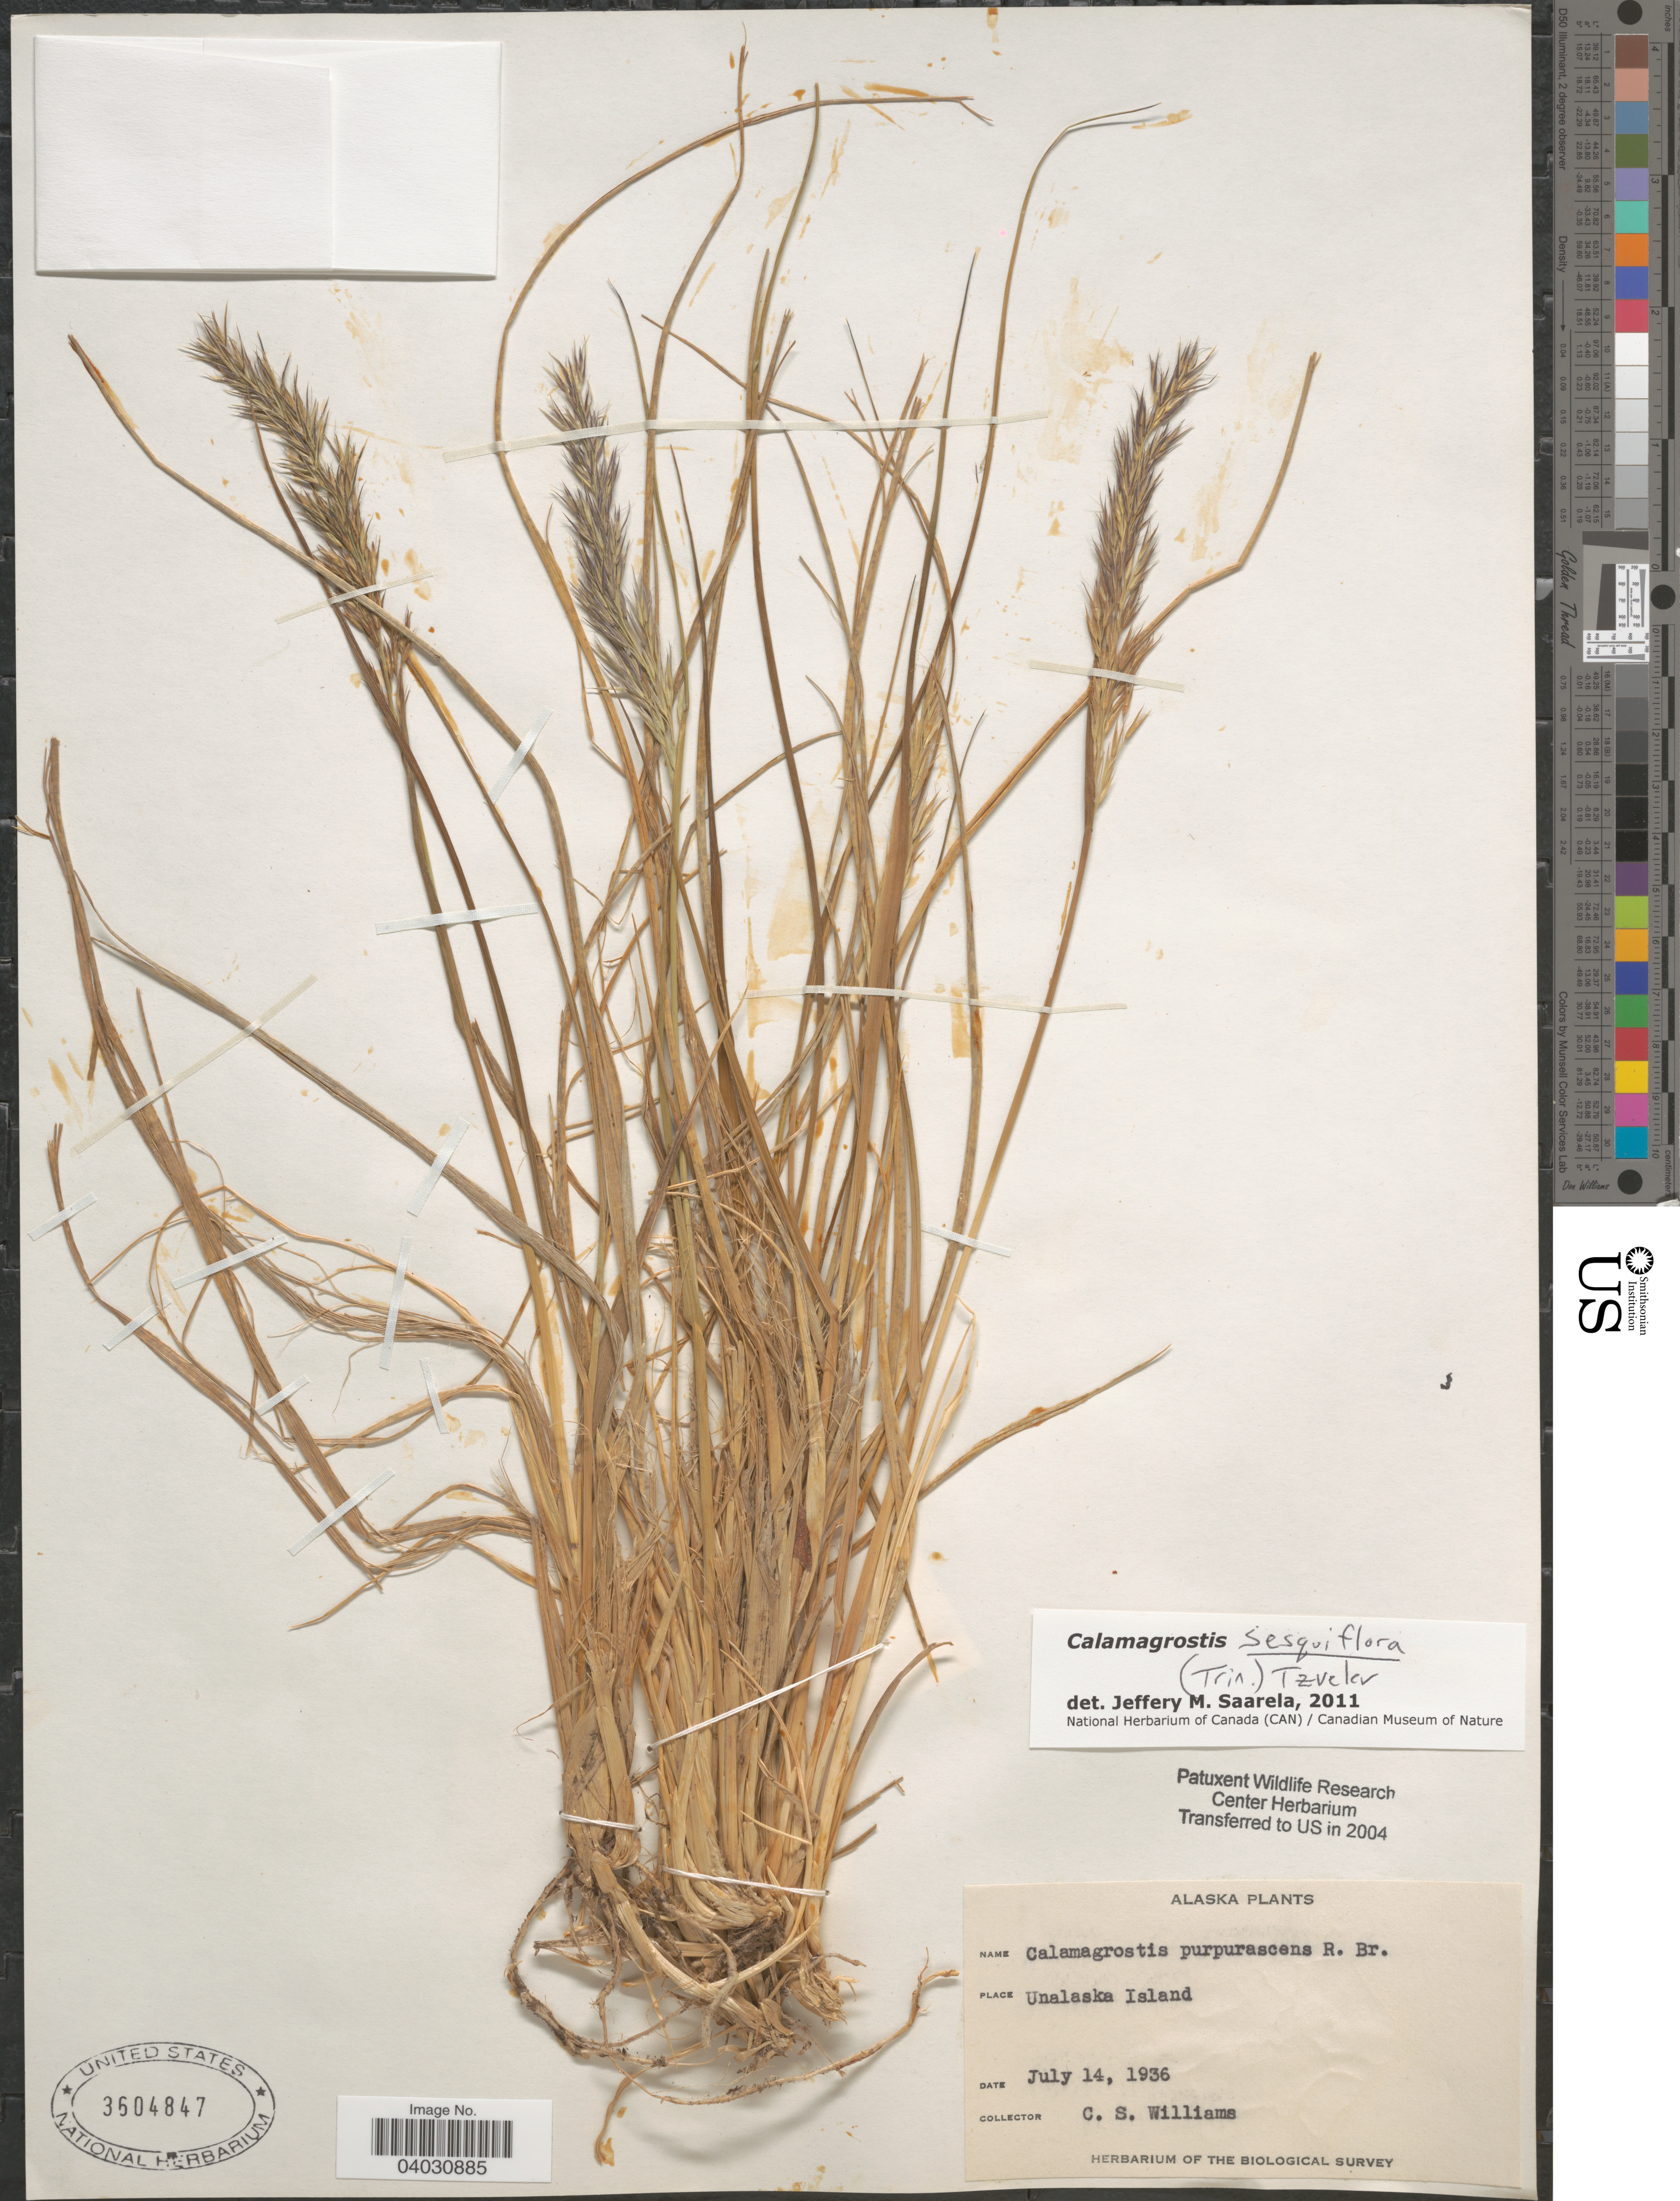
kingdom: Plantae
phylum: Tracheophyta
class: Liliopsida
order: Poales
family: Poaceae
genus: Calamagrostis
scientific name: Calamagrostis sesquiflora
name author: (Trin.) Tzvelev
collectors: C. Williams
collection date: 1936-07-14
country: United States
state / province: Alaska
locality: Unalaska Island.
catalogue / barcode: US 3604847